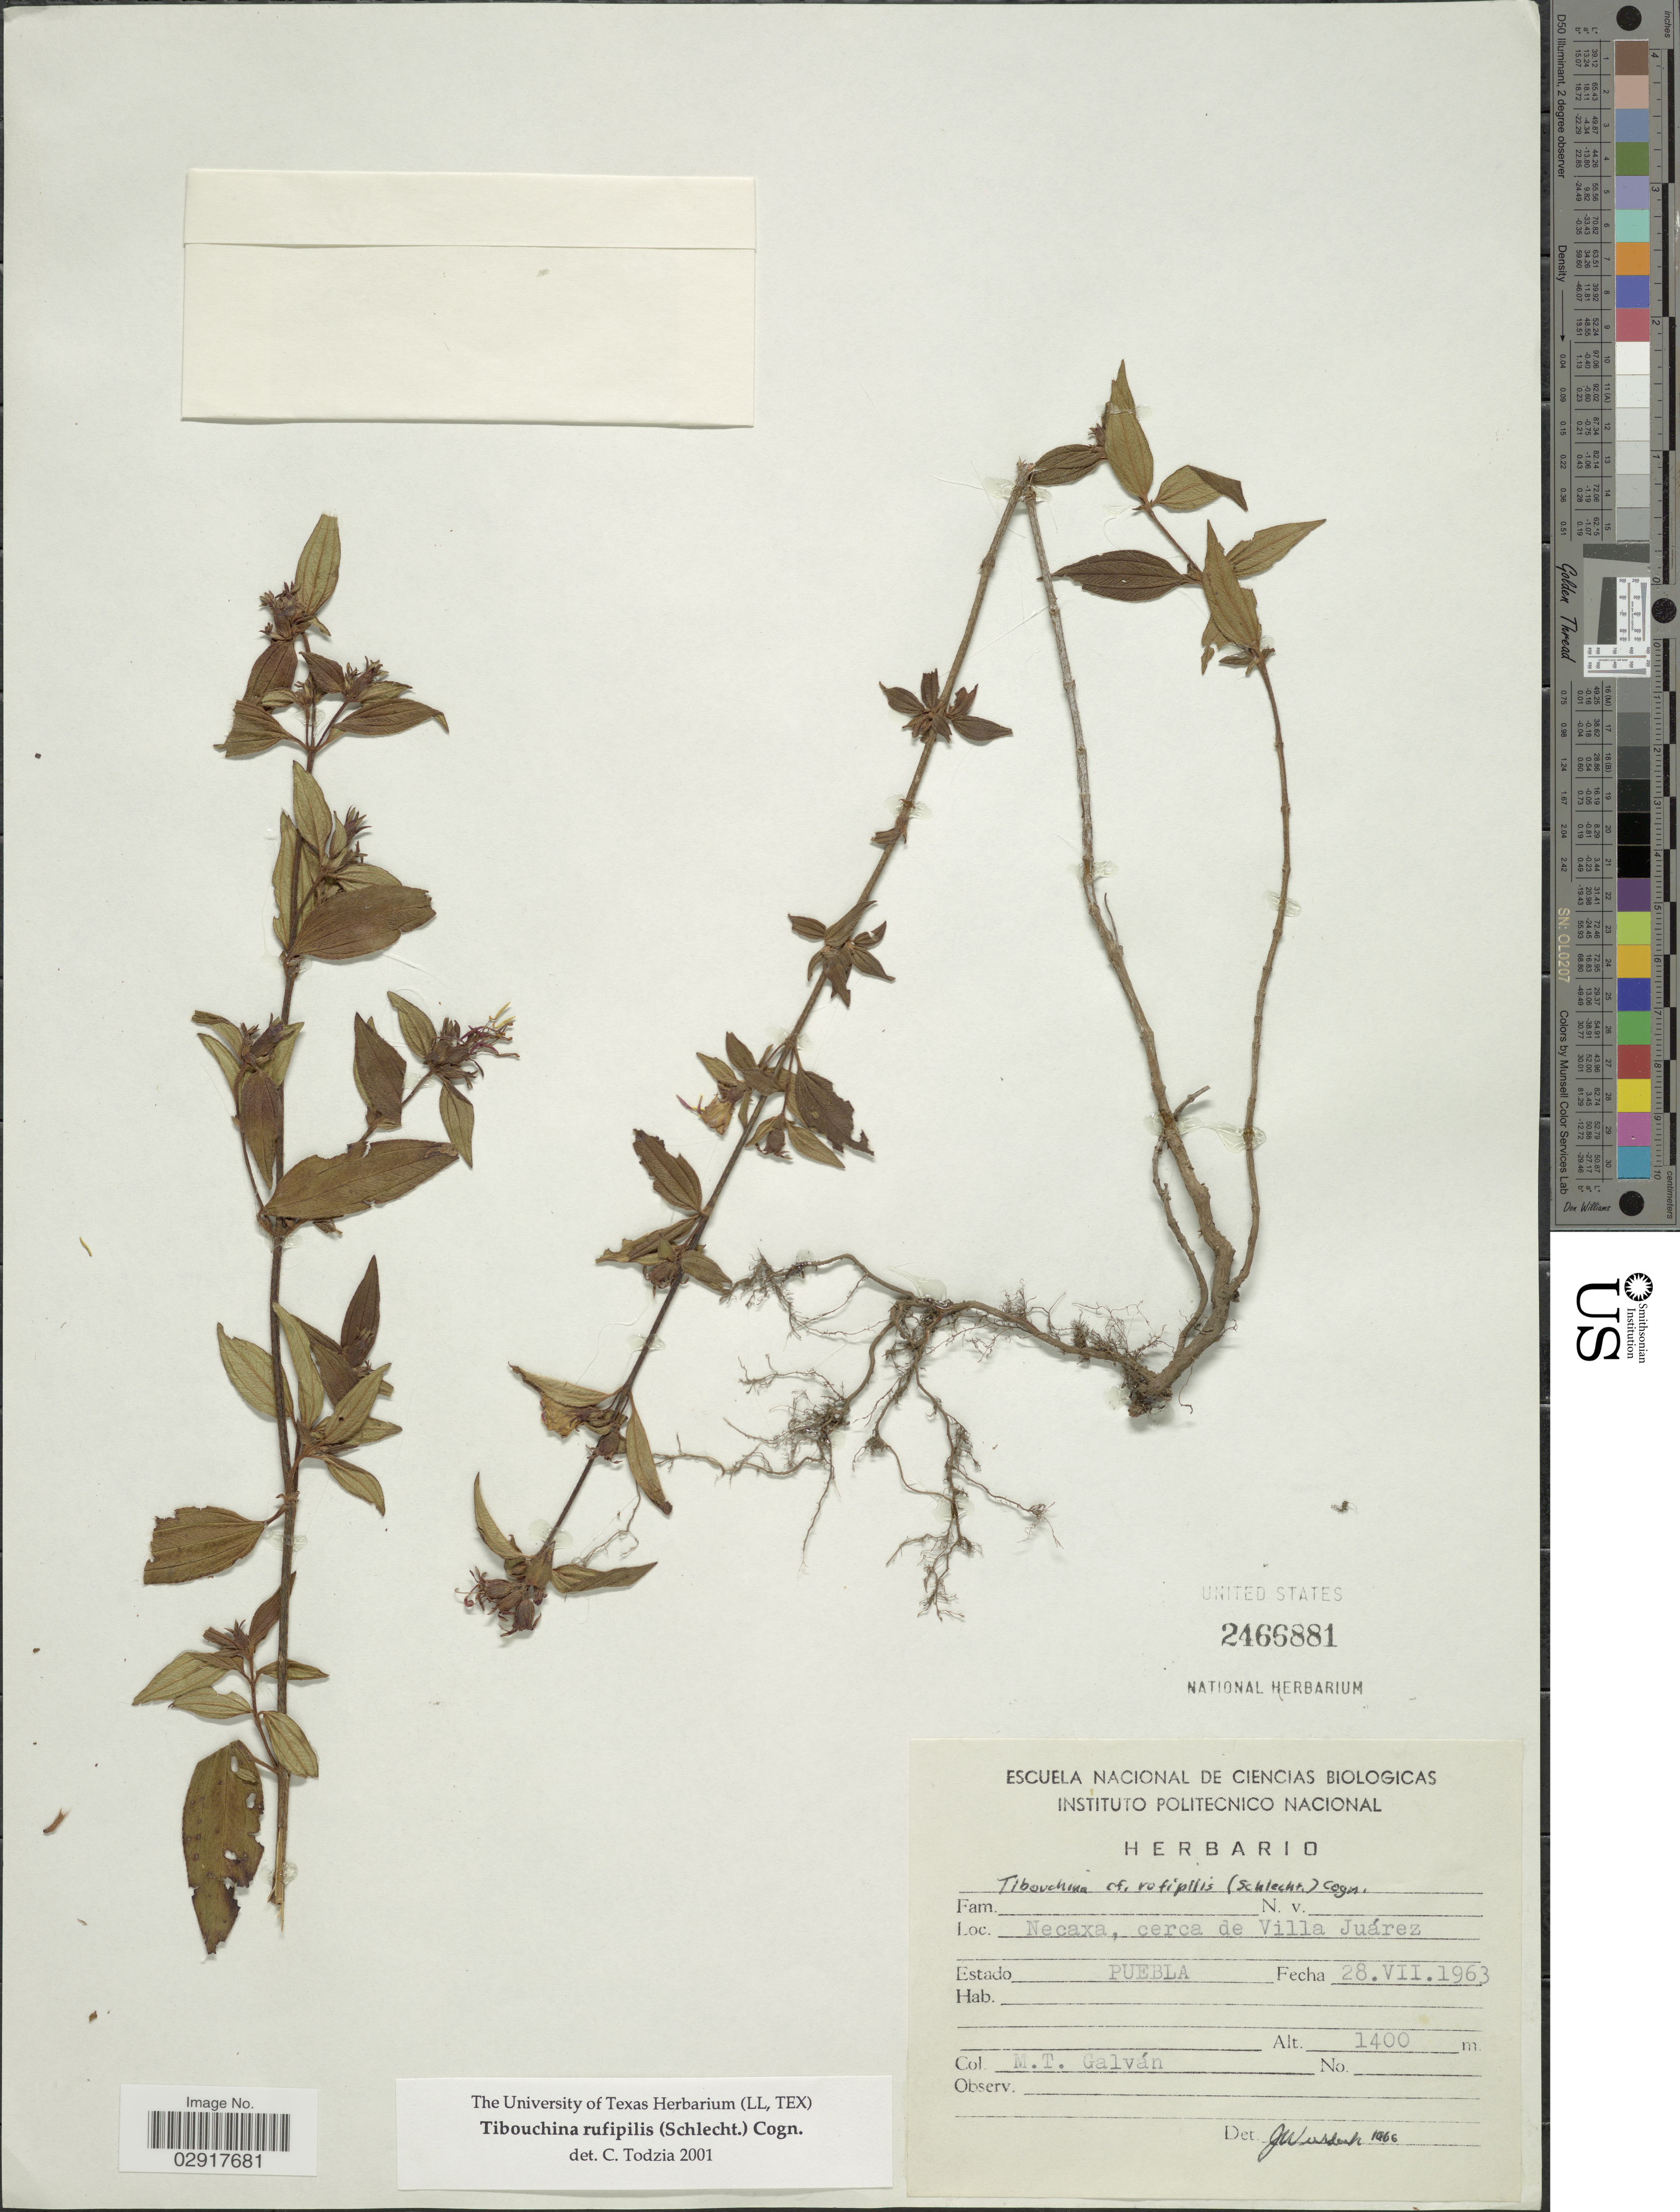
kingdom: Plantae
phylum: Tracheophyta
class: Magnoliopsida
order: Myrtales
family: Melastomataceae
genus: Chaetogastra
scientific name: Chaetogastra rufipilis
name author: (Schltdl.) Walp.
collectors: M. Galván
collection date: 1963-07-28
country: Mexico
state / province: Puebla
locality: Necaxa, cerca de Villa Juárez. Estado Puebla.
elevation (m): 1400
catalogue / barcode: US 2466881